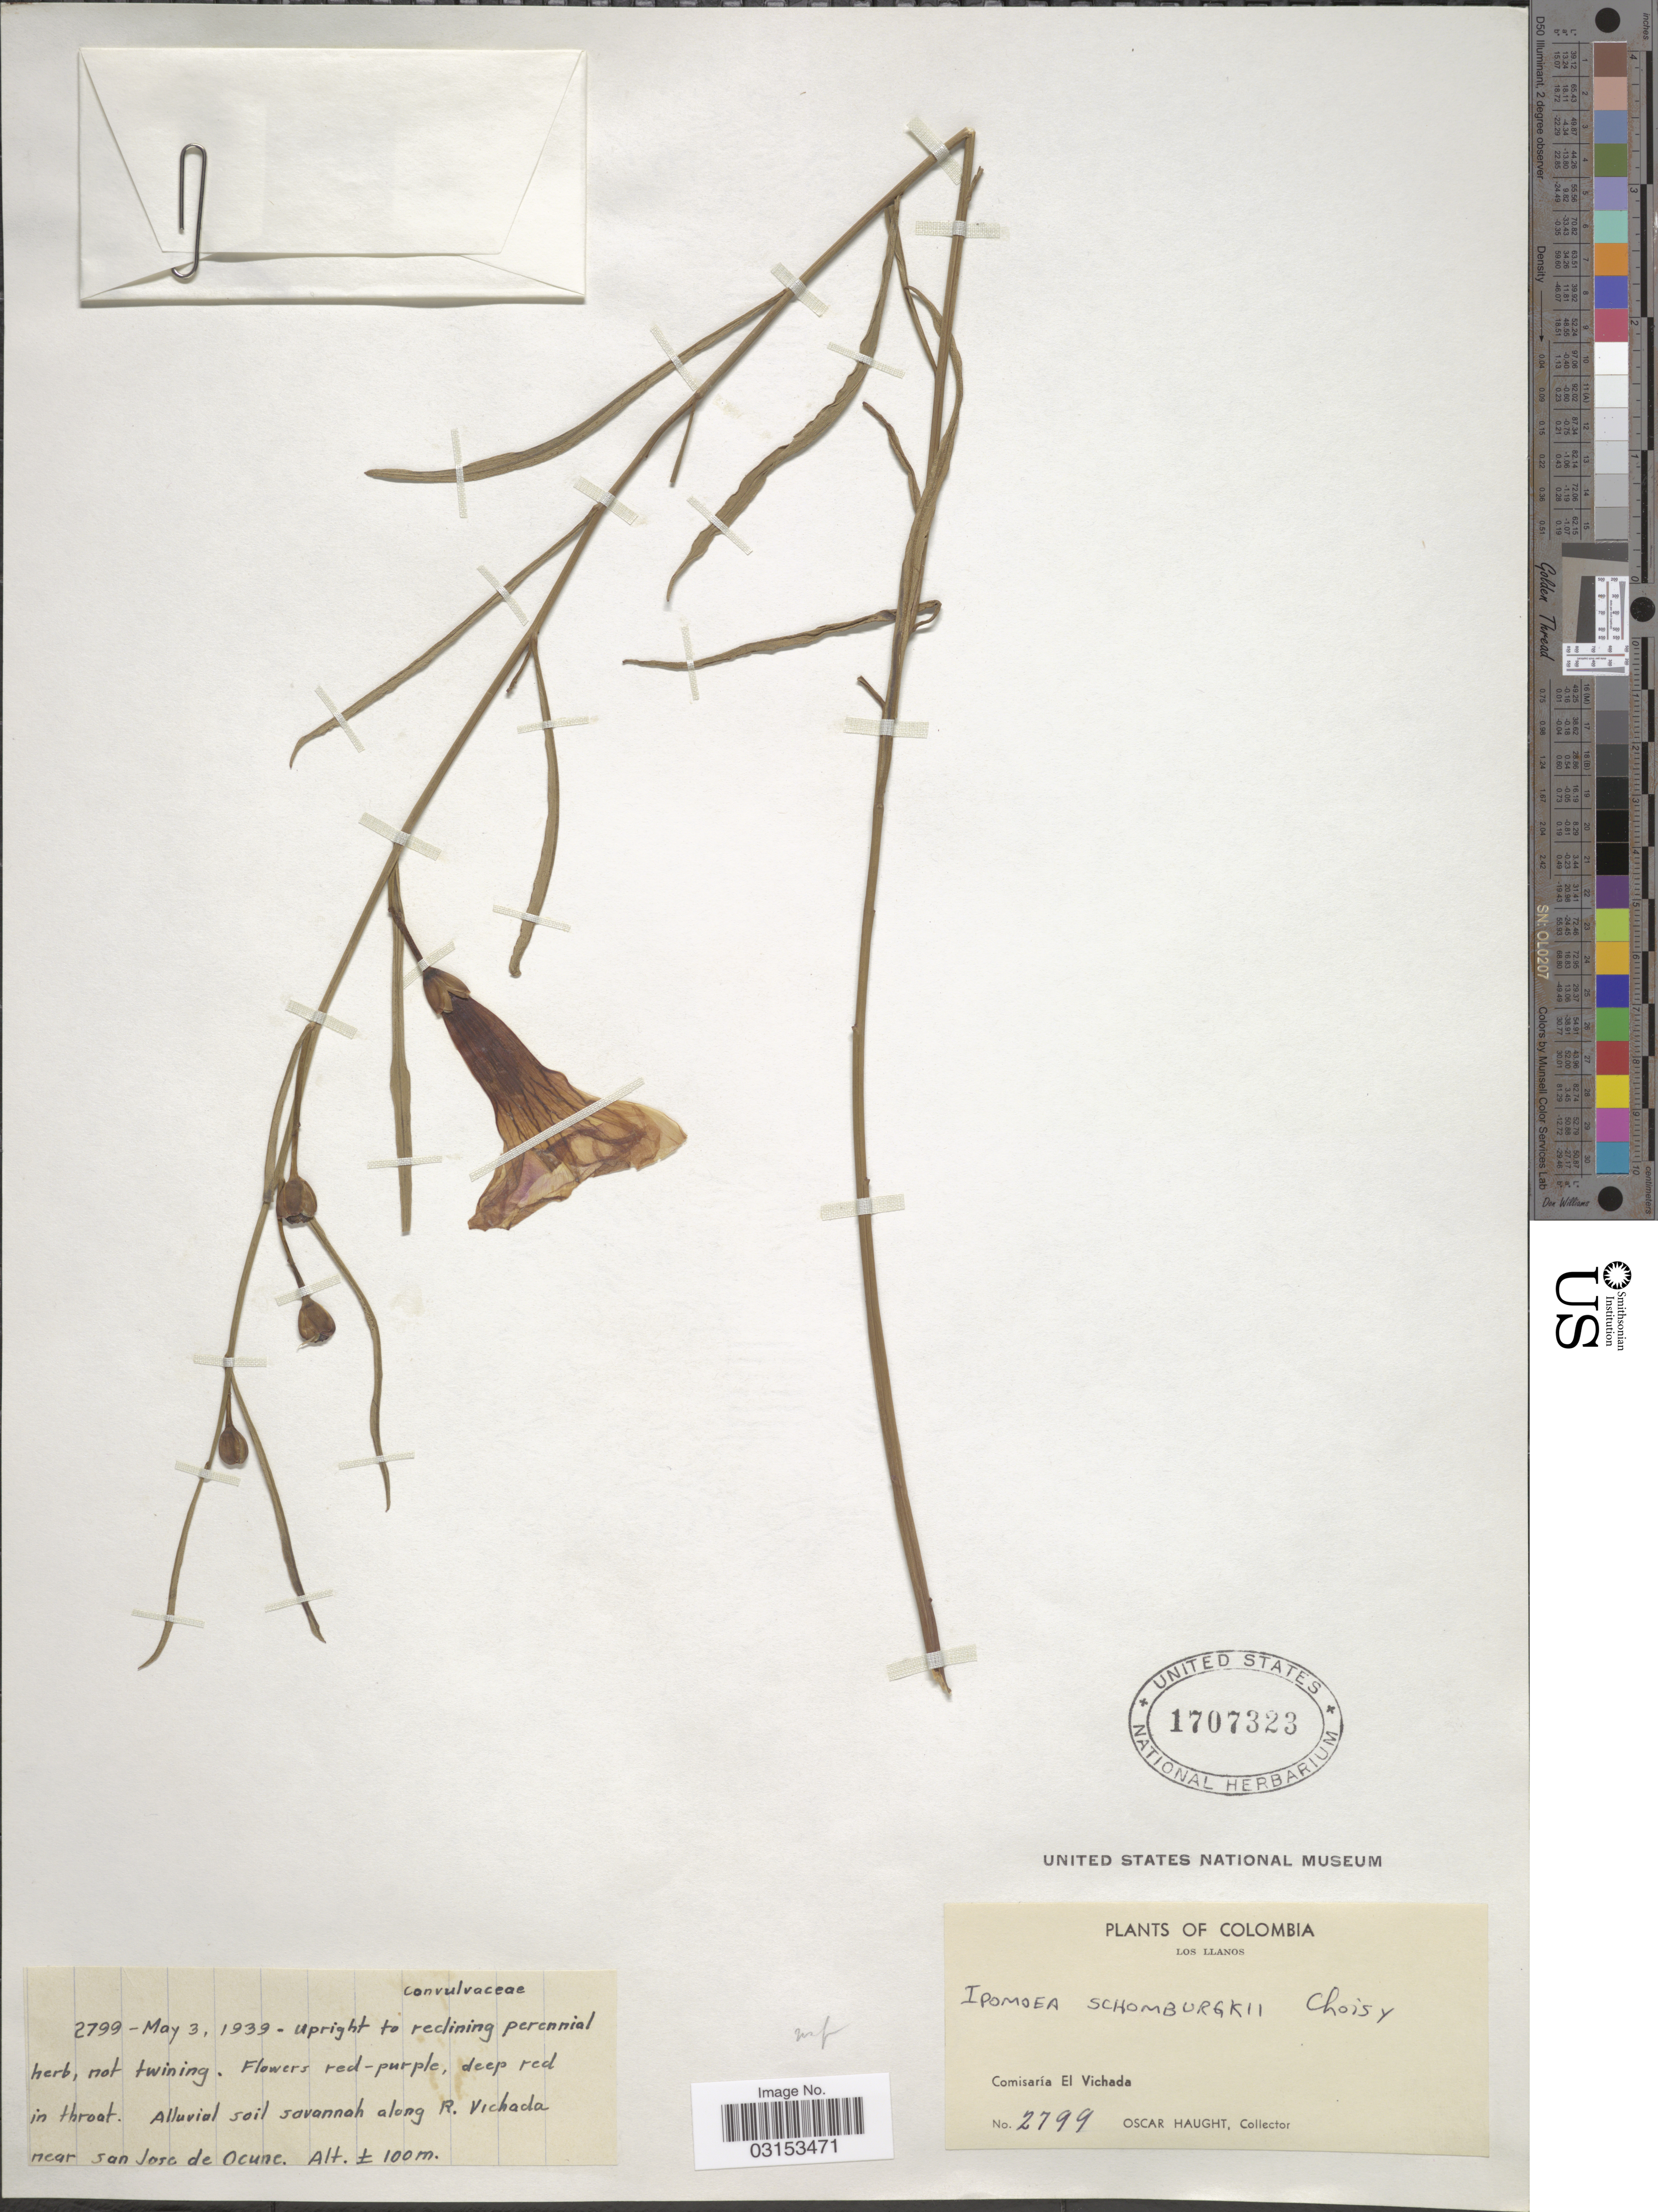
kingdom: Plantae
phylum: Tracheophyta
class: Magnoliopsida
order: Solanales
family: Convolvulaceae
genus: Ipomoea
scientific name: Ipomoea schomburgkii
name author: Choisy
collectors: O. Haught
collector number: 2799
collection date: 1939-05-03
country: Colombia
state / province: Vichada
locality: Los Llanos. Alluvial soil savannah along R. Vichada near San Jose de Ocune.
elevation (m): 100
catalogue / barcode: US 1707323